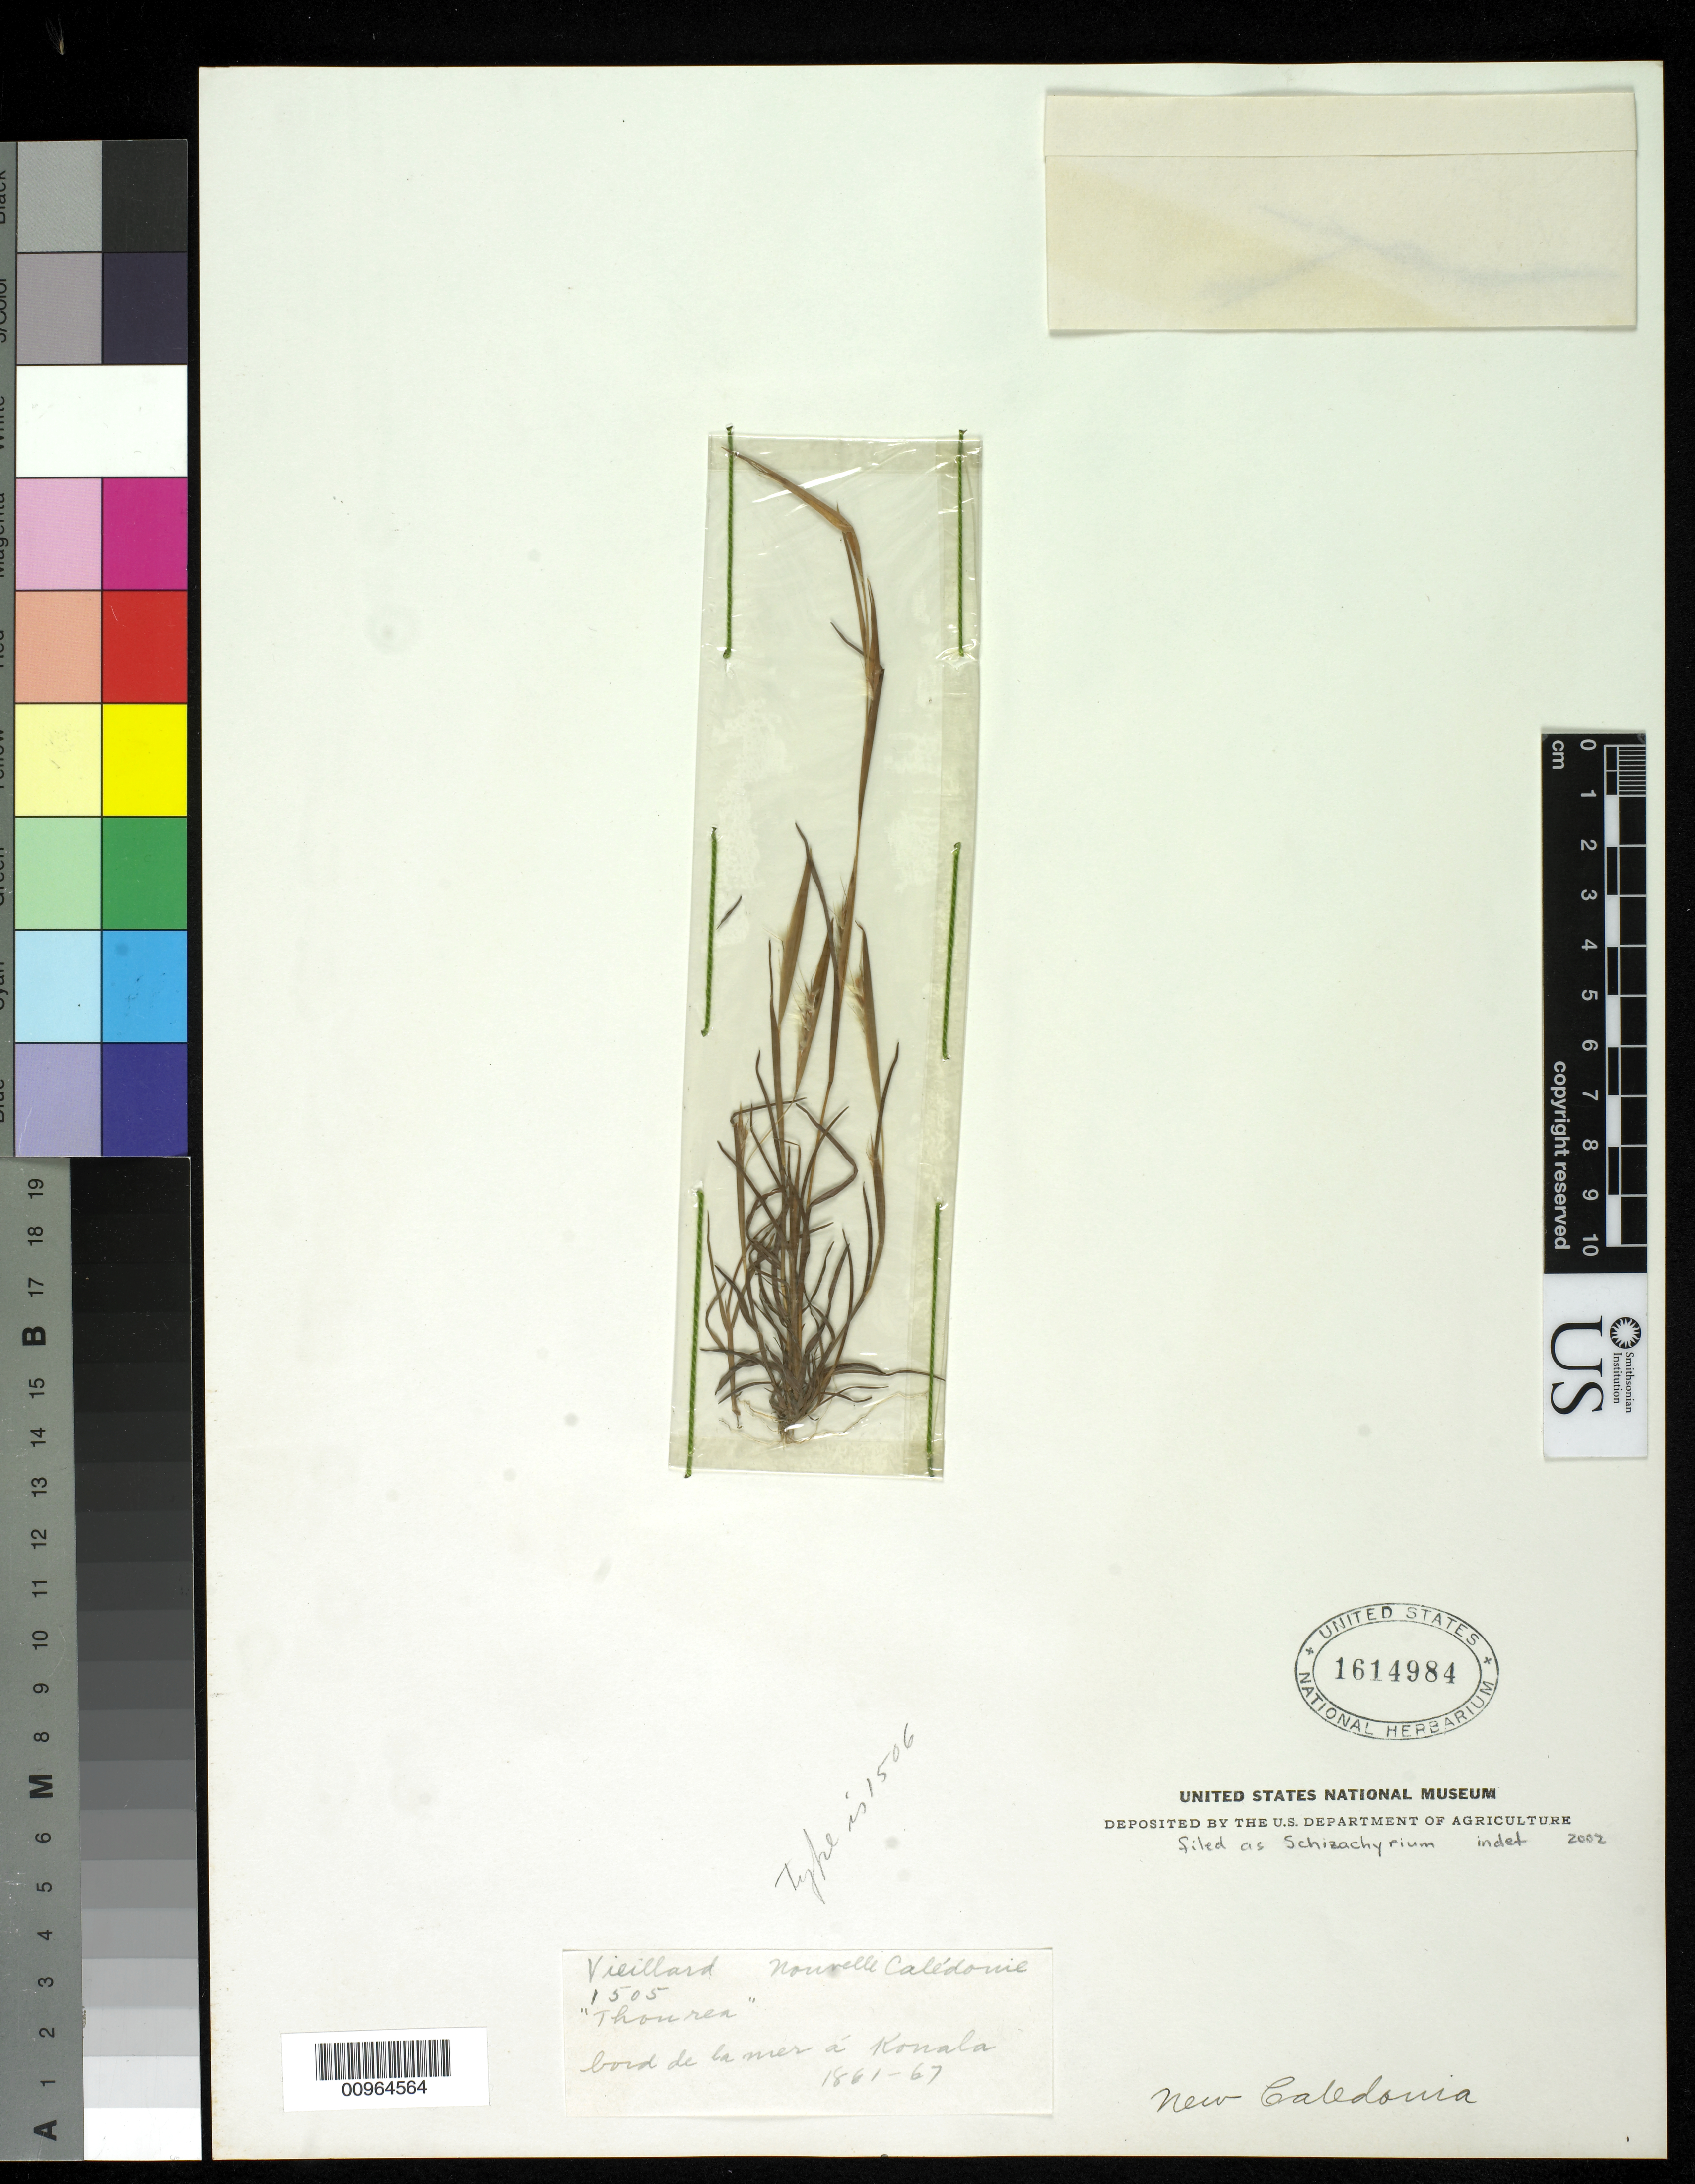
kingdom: Plantae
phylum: Tracheophyta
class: Liliopsida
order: Poales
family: Poaceae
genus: Schizachyrium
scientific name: Schizachyrium sp.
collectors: E. Viellard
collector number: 1505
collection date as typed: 1861 to -- --- 1867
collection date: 1861/1867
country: New Caledonia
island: New Caledonia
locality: Wayap.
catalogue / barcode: US 1614984